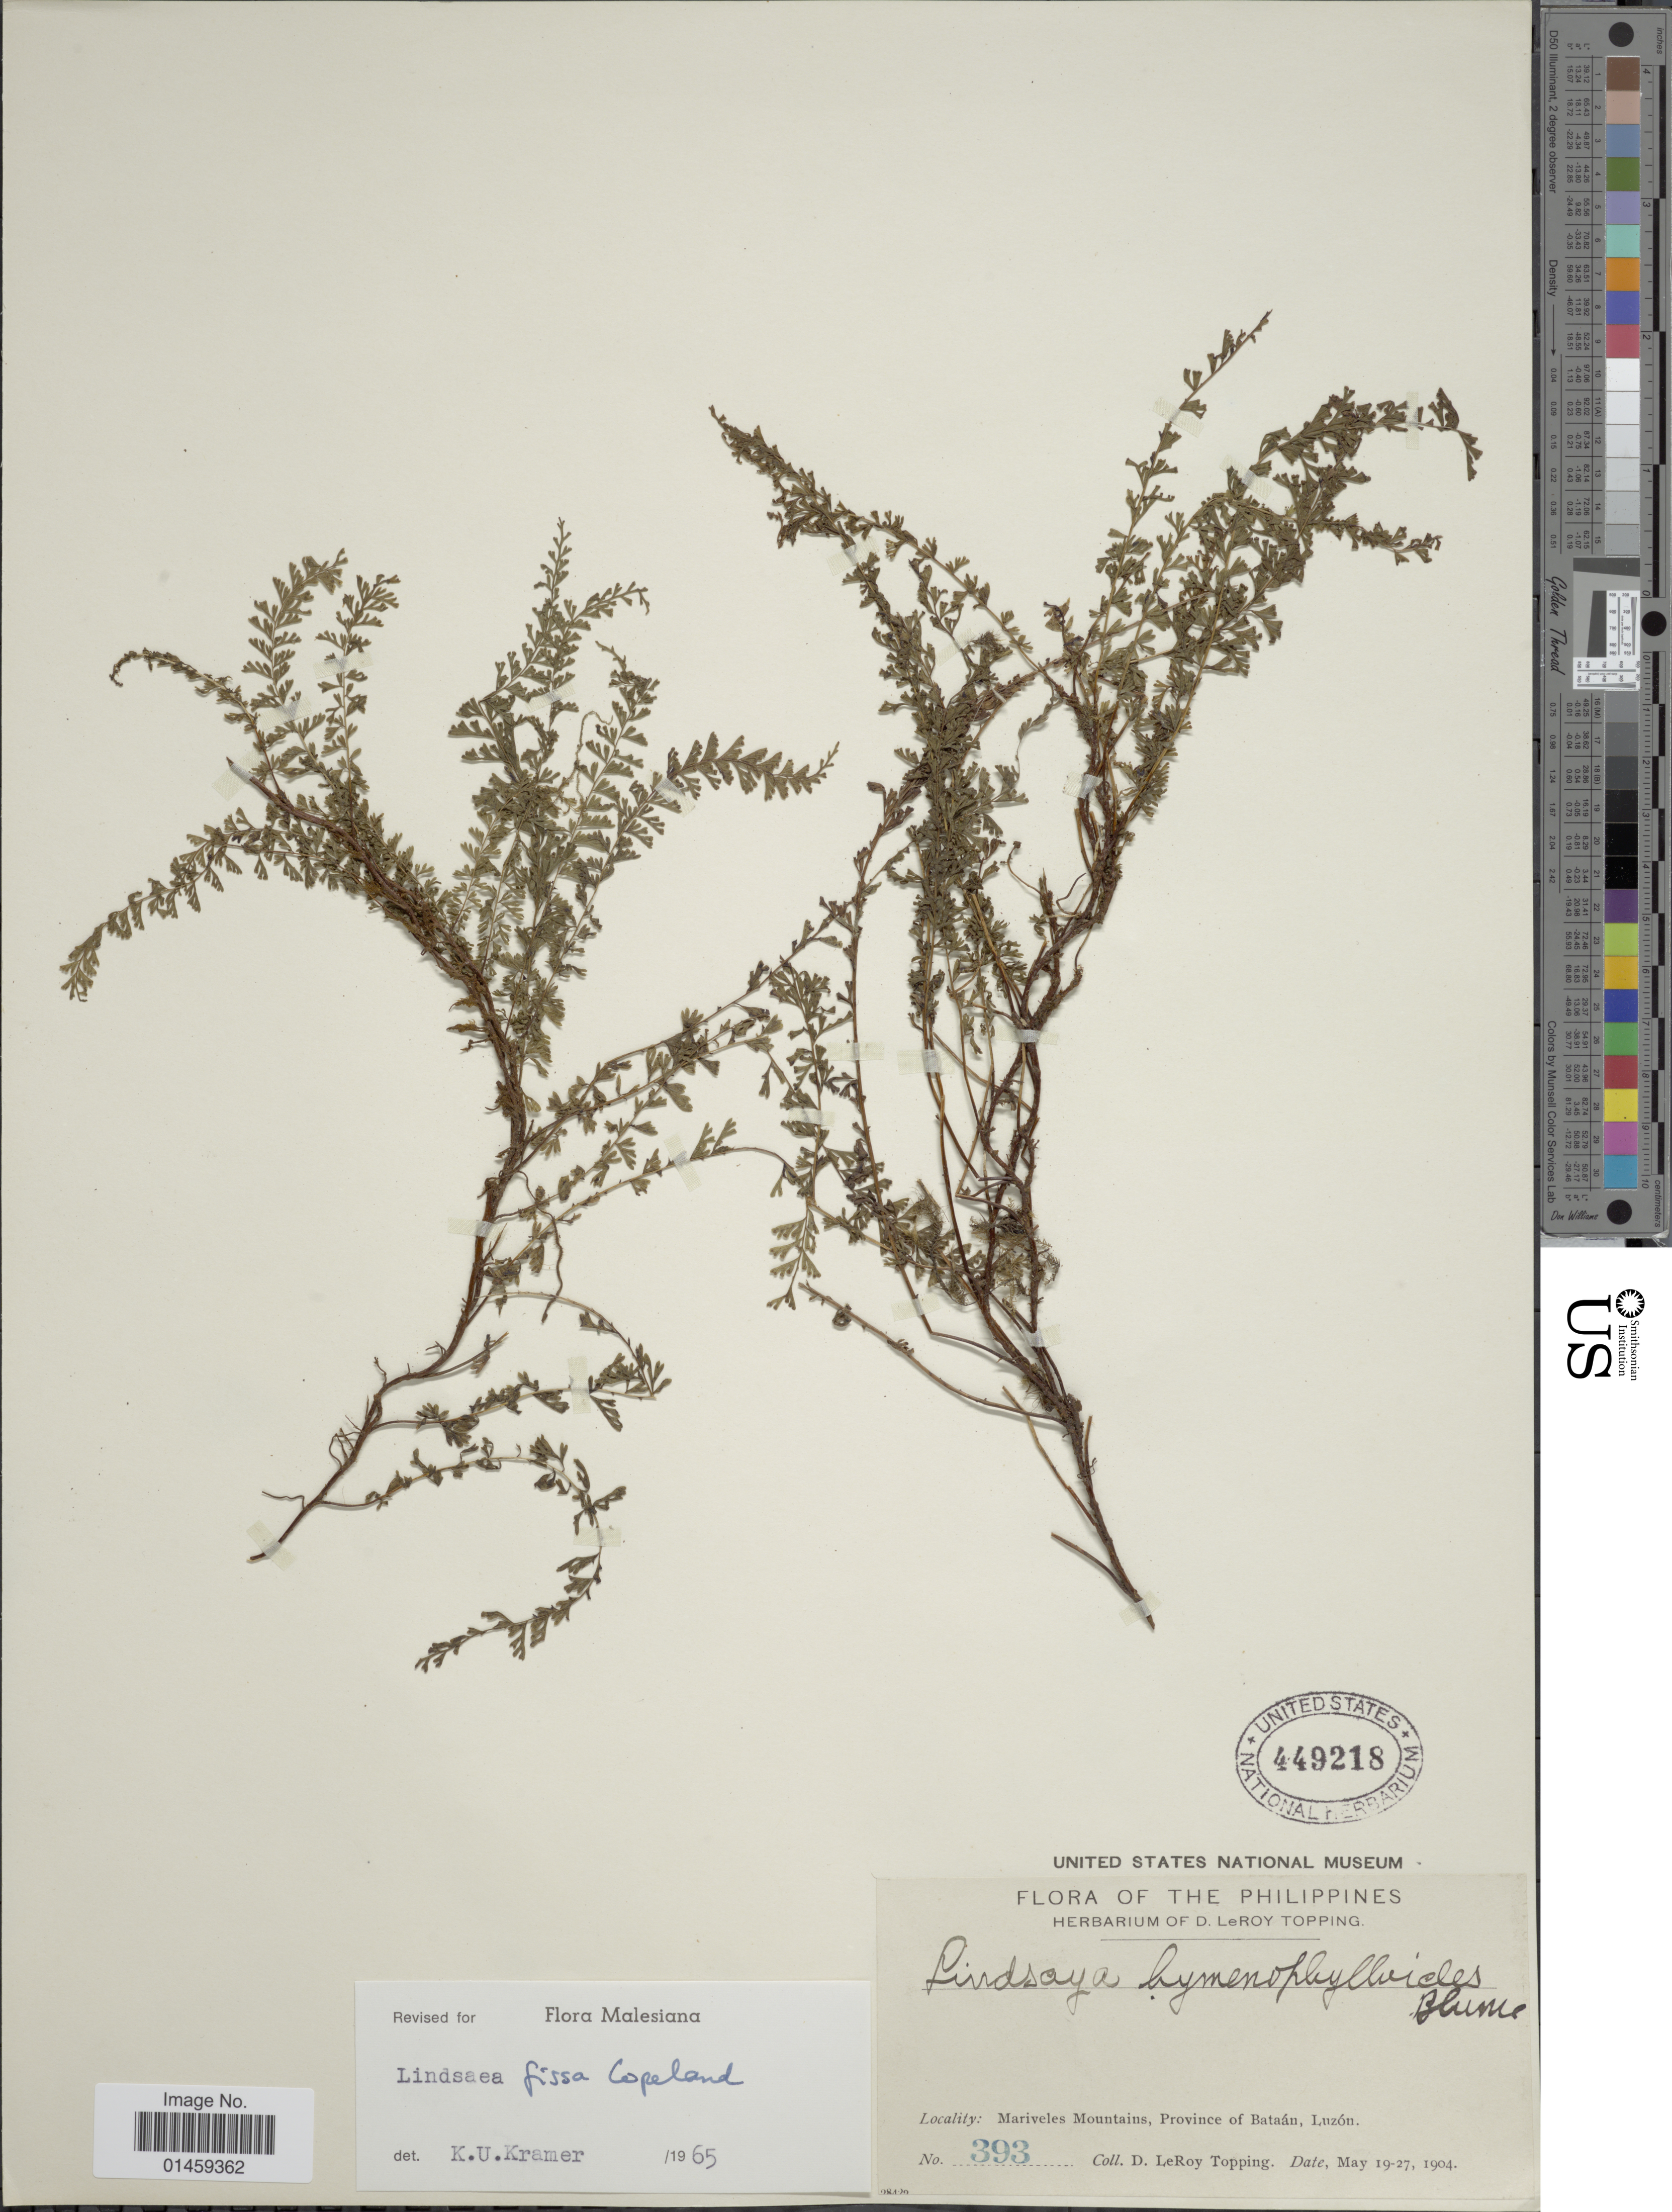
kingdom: Plantae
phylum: Tracheophyta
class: Polypodiopsida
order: Polypodiales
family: Lindsaeaceae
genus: Lindsaea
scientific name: Lindsaea fissa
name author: Copel.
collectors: D. L. Topping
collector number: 393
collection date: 1904-05-19/1904-05-27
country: Philippines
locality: Mariveles Mountains, Province of Bataan, Luzon.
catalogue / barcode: US 449218